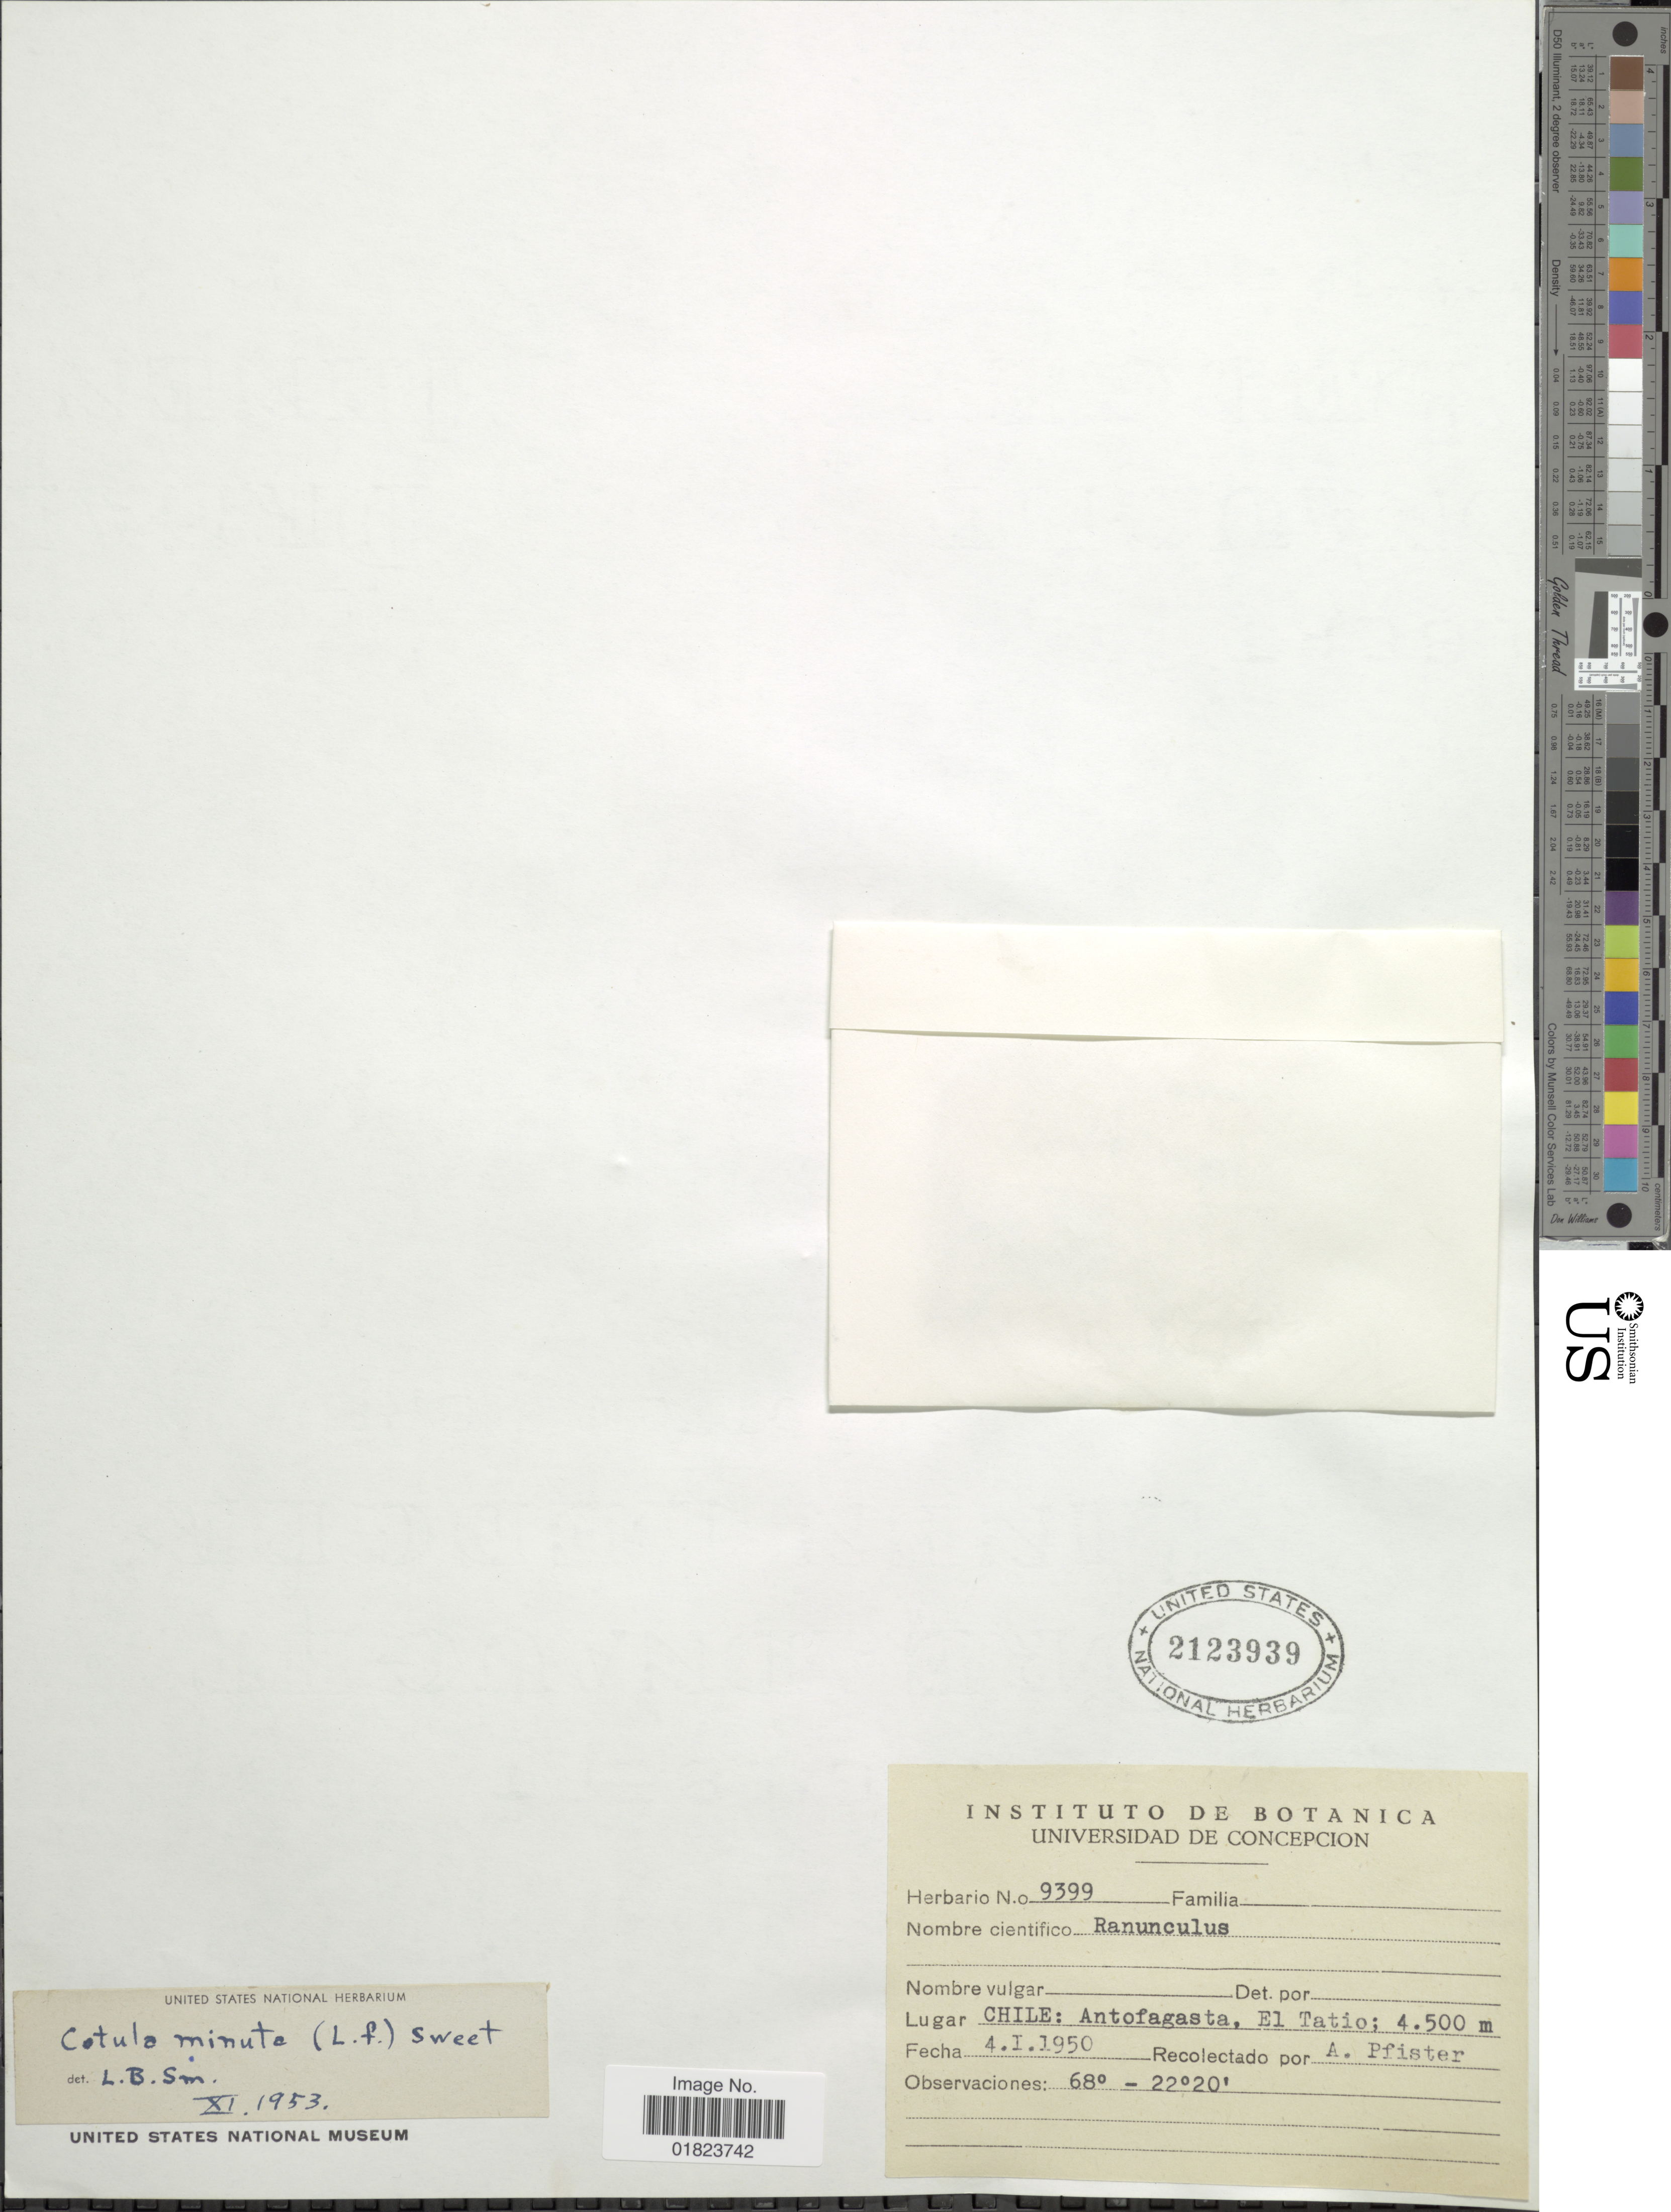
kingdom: Plantae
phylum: Tracheophyta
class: Magnoliopsida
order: Asterales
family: Asteraceae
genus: Cotula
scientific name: Cotula minuta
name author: G. Forst.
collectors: A. Pfister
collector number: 9399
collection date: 1950-01-04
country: Chile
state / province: Antofagasta (II)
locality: Chile: Antofagasta, El Tatio.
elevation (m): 4500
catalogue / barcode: US 2123939